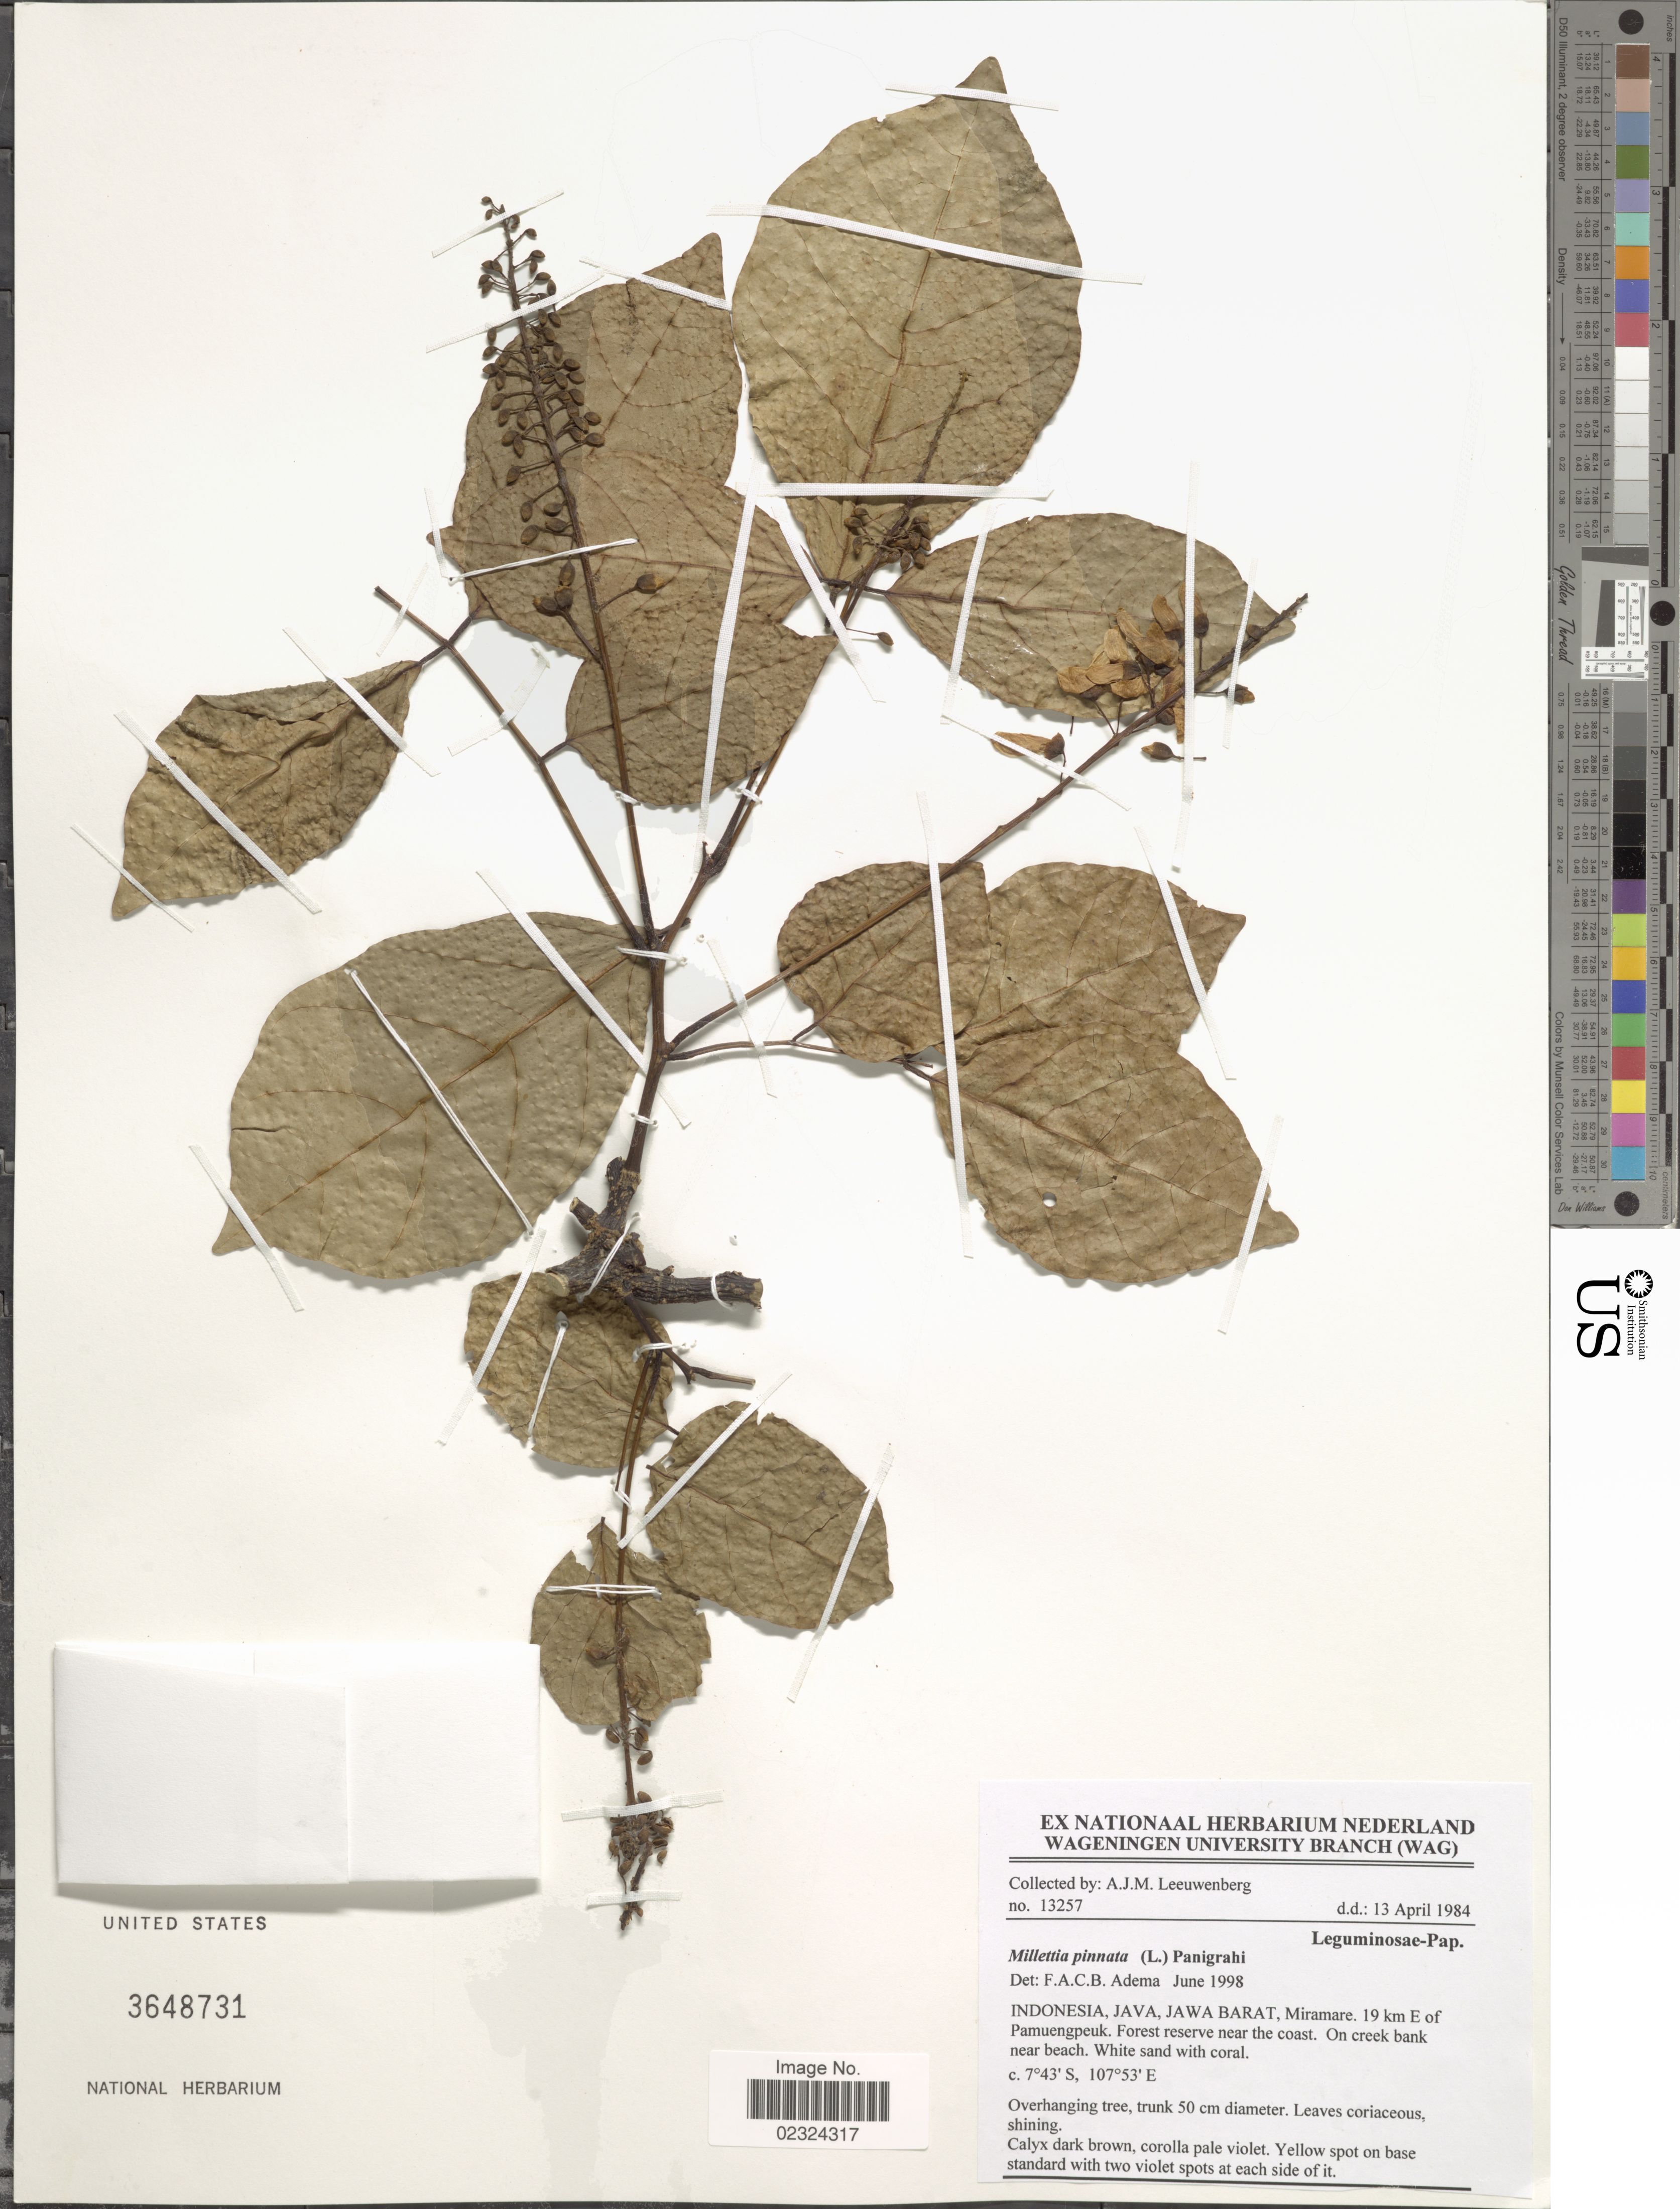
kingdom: Plantae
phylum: Tracheophyta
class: Magnoliopsida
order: Fabales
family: Fabaceae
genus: Millettia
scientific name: Millettia pinnata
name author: (L.) Panigrahi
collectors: A. J. M. Leeuwenberg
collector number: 13257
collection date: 1984-04-13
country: Indonesia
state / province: Java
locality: Jawa Barat, Miramare. 19 km E of Pamuengpeuk. Forest reserve near coast.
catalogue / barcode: US 3648731